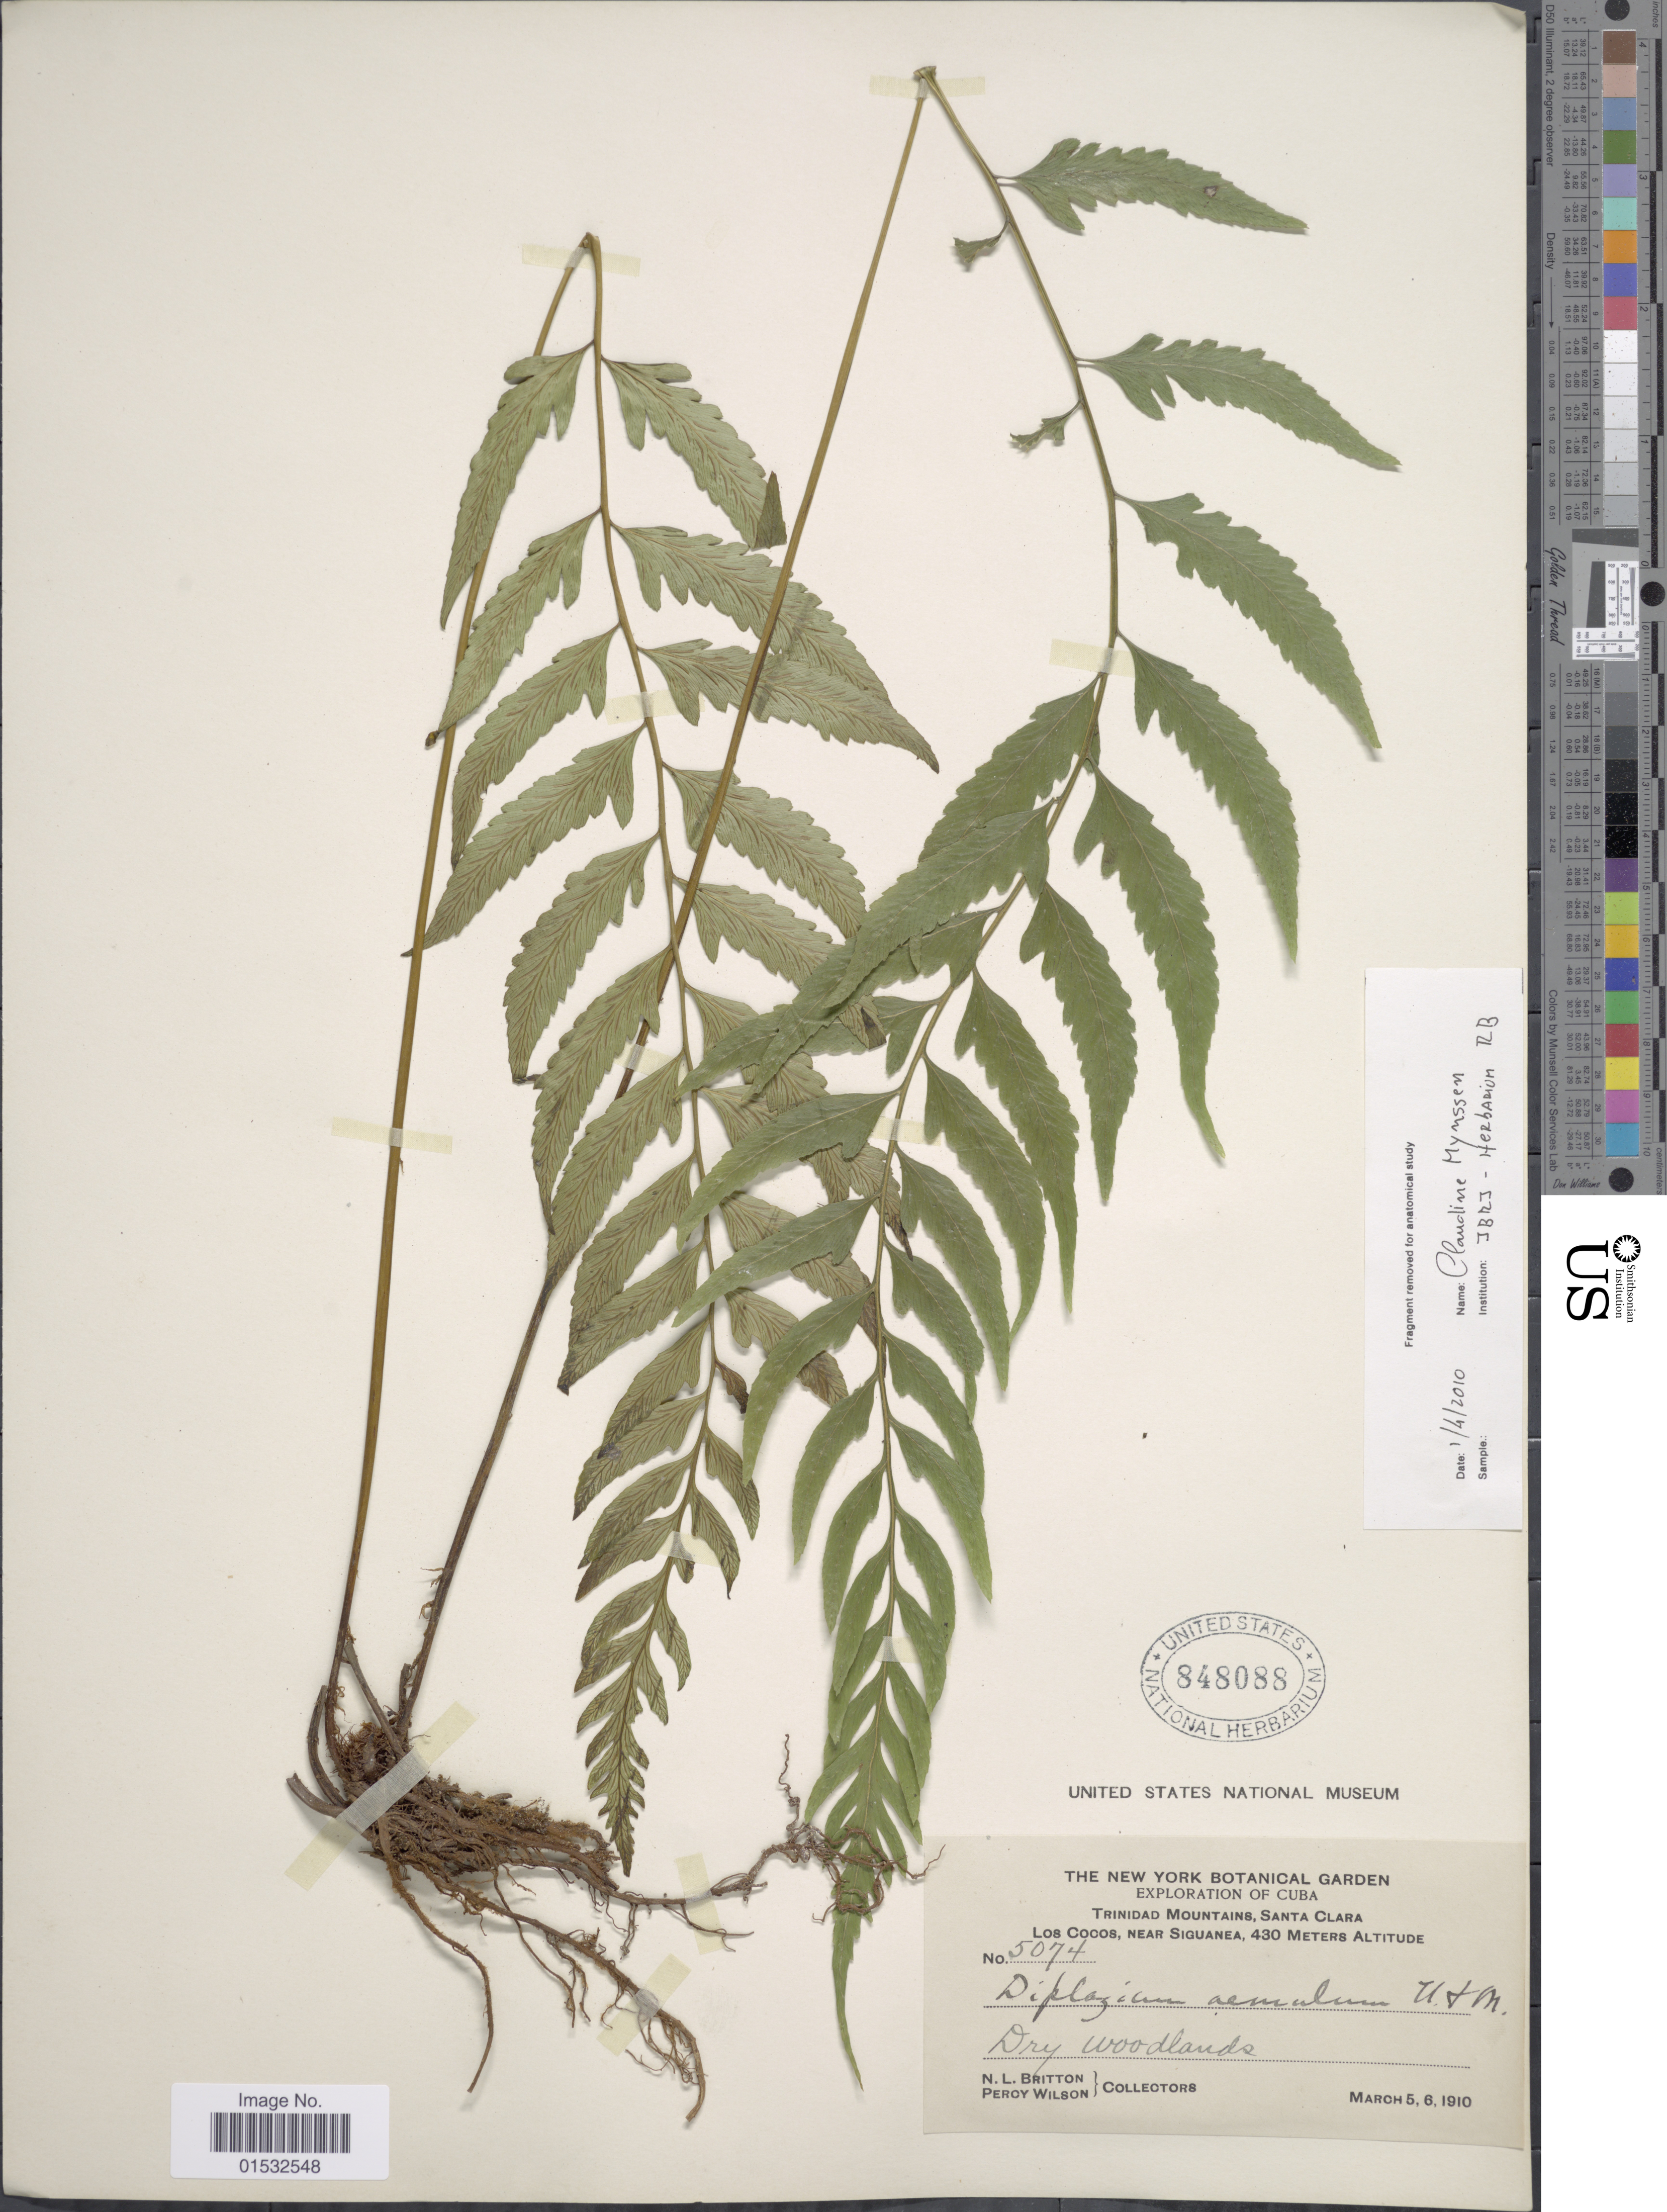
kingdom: Plantae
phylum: Tracheophyta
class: Polypodiopsida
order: Polypodiales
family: Athyriaceae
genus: Diplazium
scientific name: Diplazium cristatum x D. unilobum (Poir.) Hieron.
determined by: Sánchez, C.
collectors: N. Britton & P. Wilson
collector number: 5074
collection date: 1910-03-05/1910-03-06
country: Cuba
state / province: Las Villas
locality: Trinidad Mountains, Santa Clara. Los Cocos, near Siguanea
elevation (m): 430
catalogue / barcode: US 848088